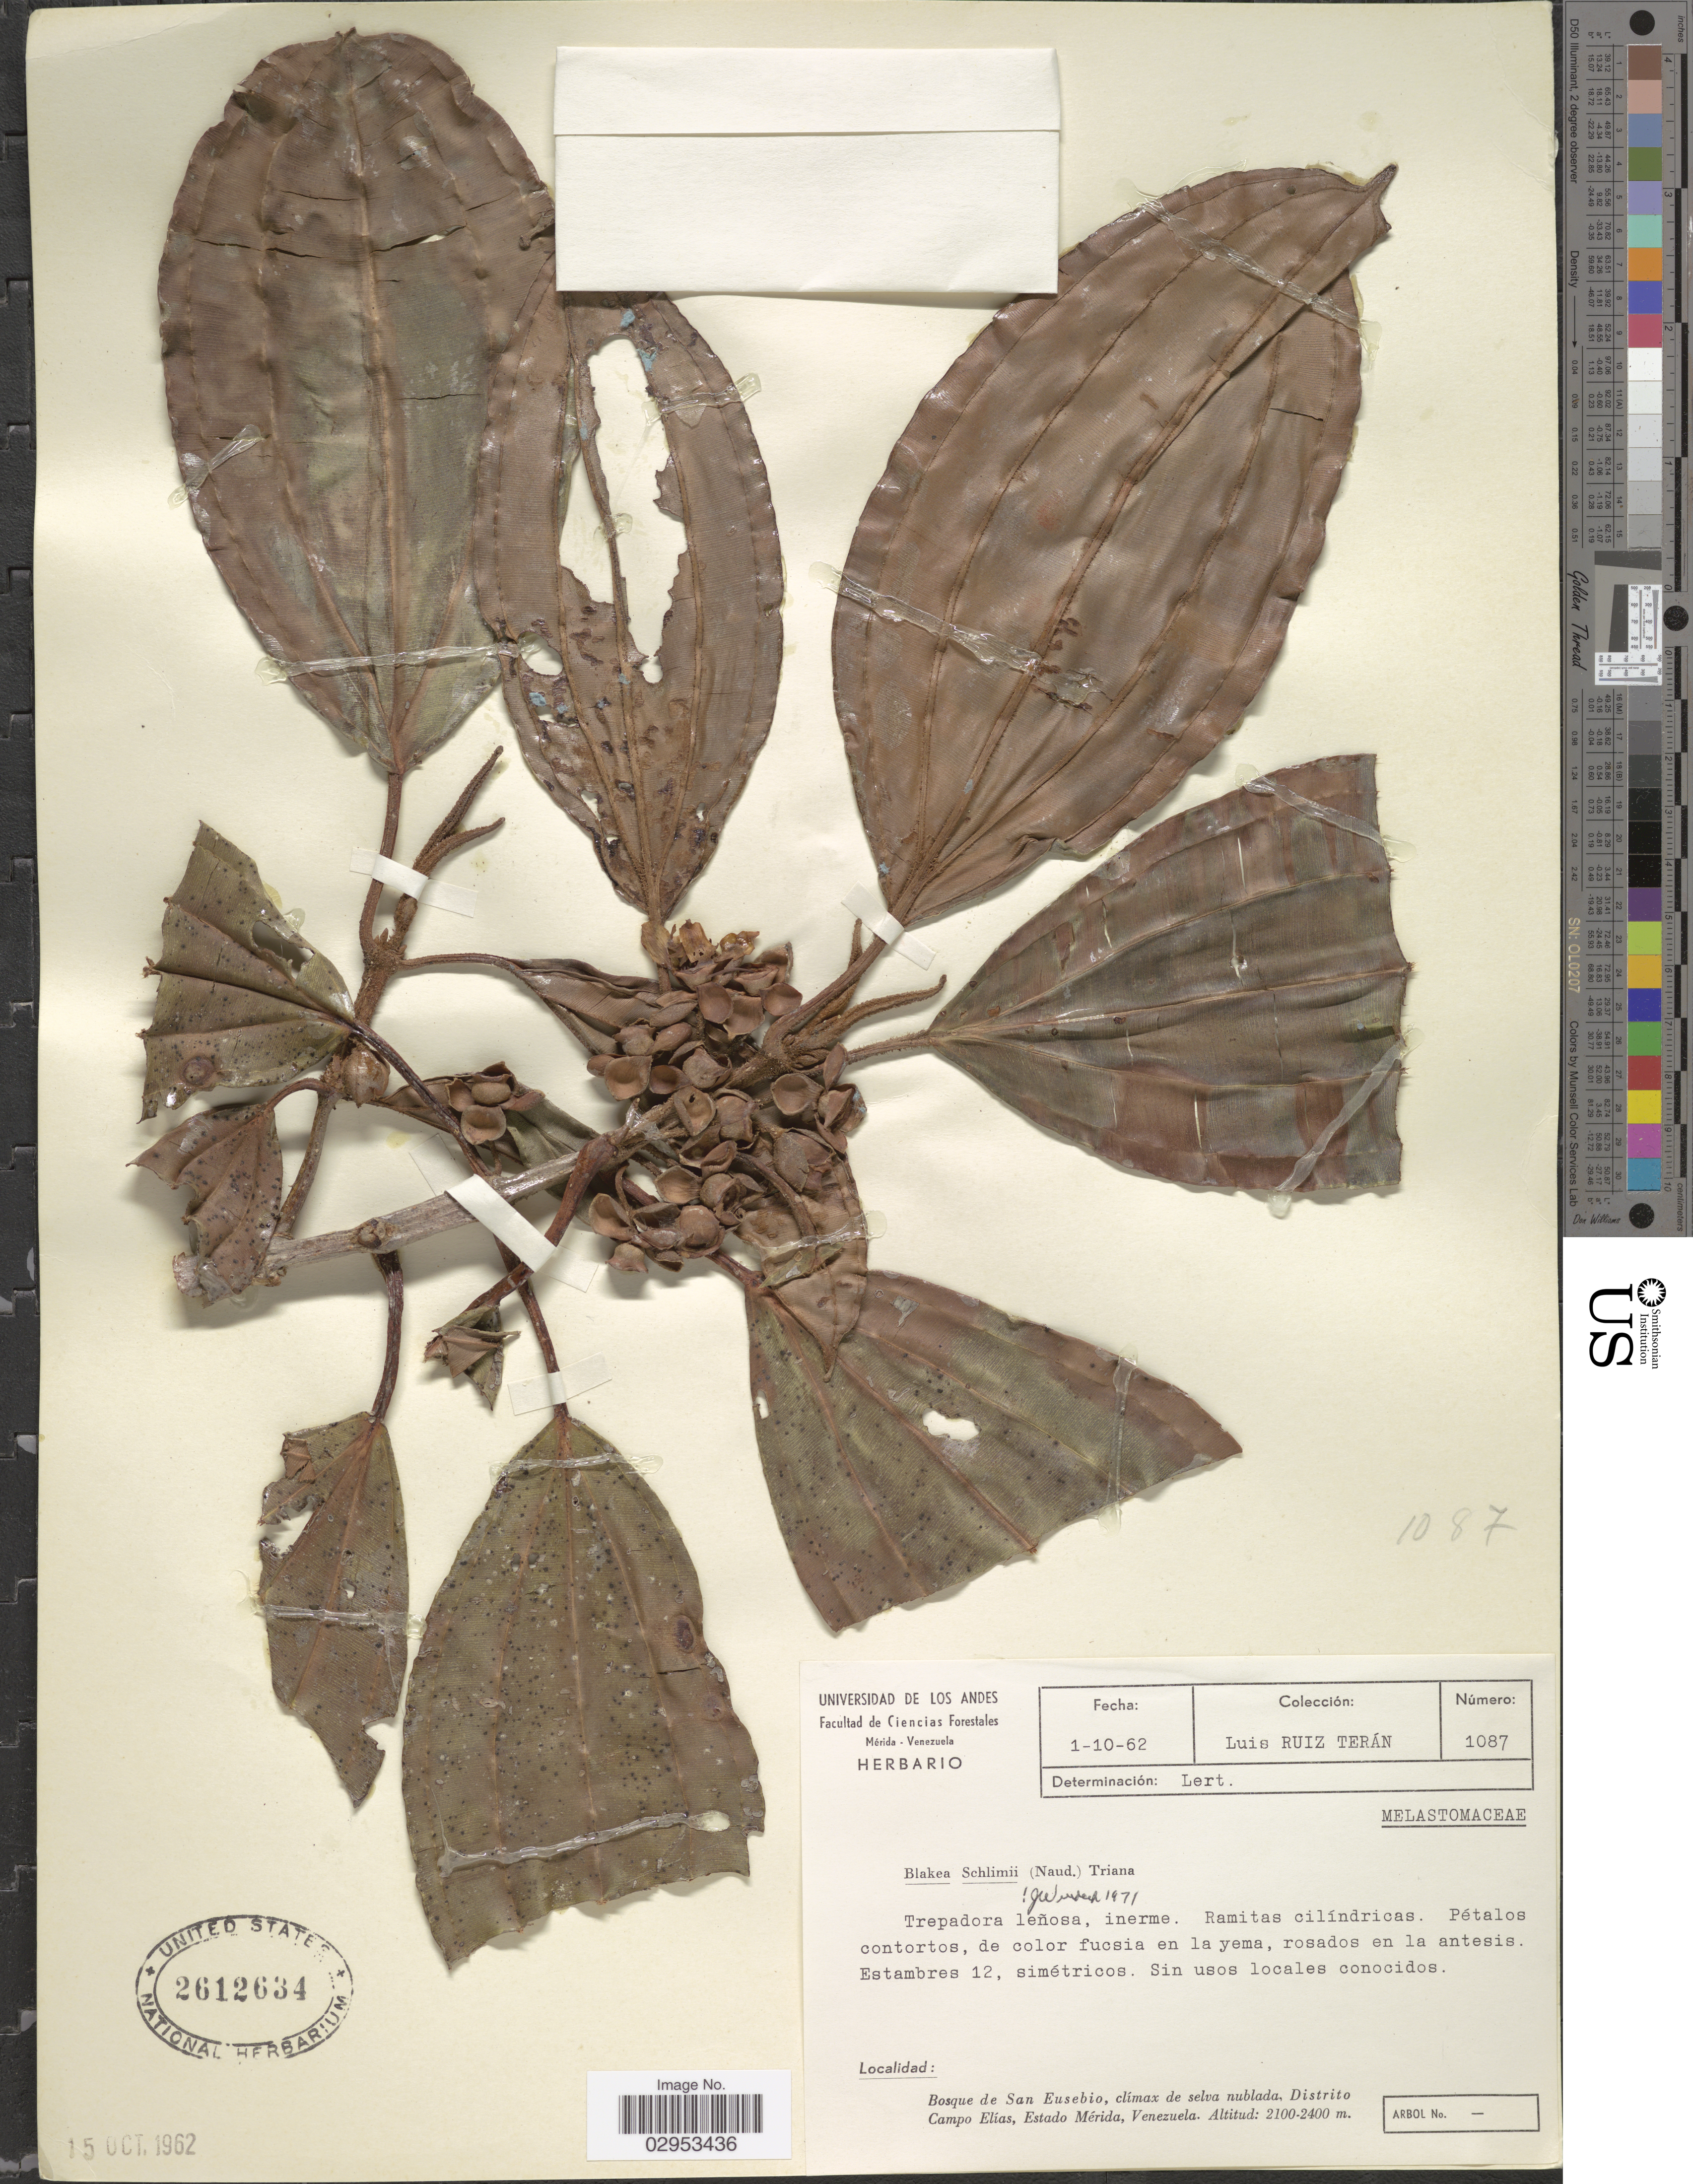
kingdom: Plantae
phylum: Tracheophyta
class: Magnoliopsida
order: Myrtales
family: Melastomataceae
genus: Blakea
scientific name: Blakea schlimii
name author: (Naudin) Triana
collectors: L. Teran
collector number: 1087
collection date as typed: Transcribed d/m/y: 1/10/62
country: Venezuela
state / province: Mérida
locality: Bosque de San Eusebio, clímax de selva nublada, Distrito Campo Elías.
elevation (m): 2100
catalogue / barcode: US 2612634